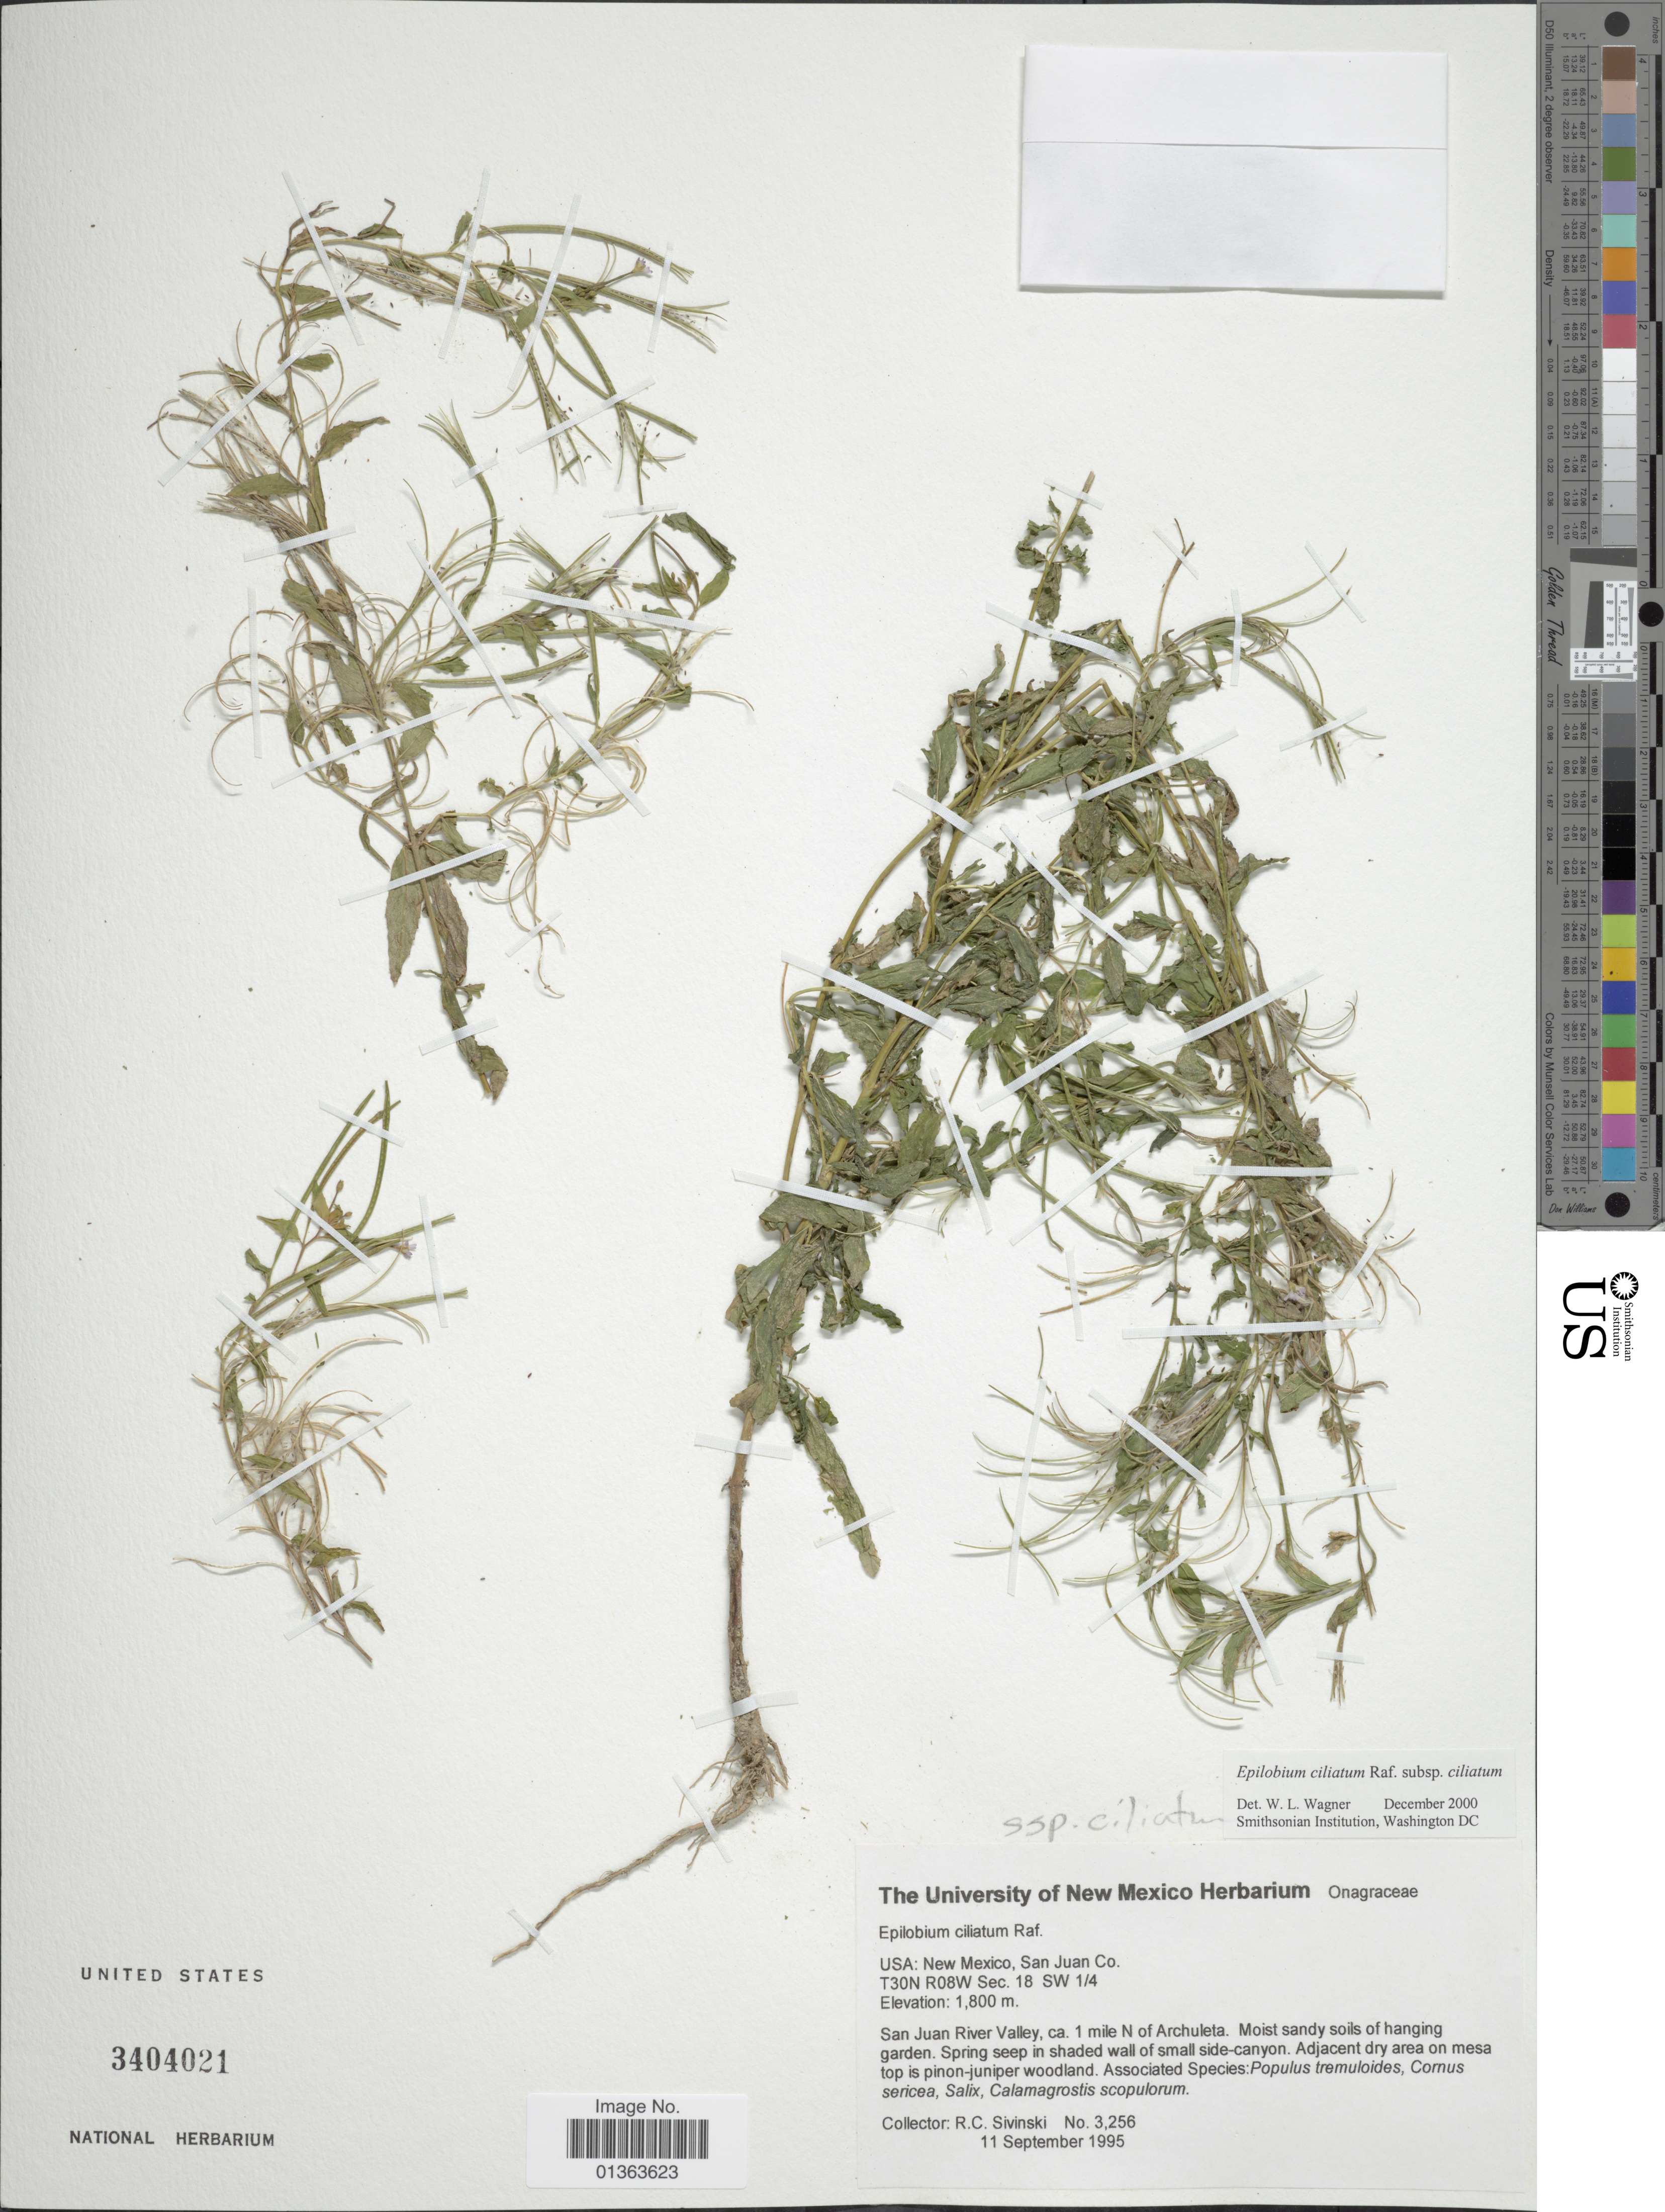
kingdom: Plantae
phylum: Tracheophyta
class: Magnoliopsida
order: Myrtales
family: Onagraceae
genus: Epilobium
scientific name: Epilobium ciliatum subsp. ciliatum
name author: Raf.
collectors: R. Sivinski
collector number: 3256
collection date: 1995-09-11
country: United States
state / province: New Mexico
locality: San Juan Co. San Juan River Valley, ca. 1 mile N of Archuleta.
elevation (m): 1800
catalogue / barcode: US 3404021